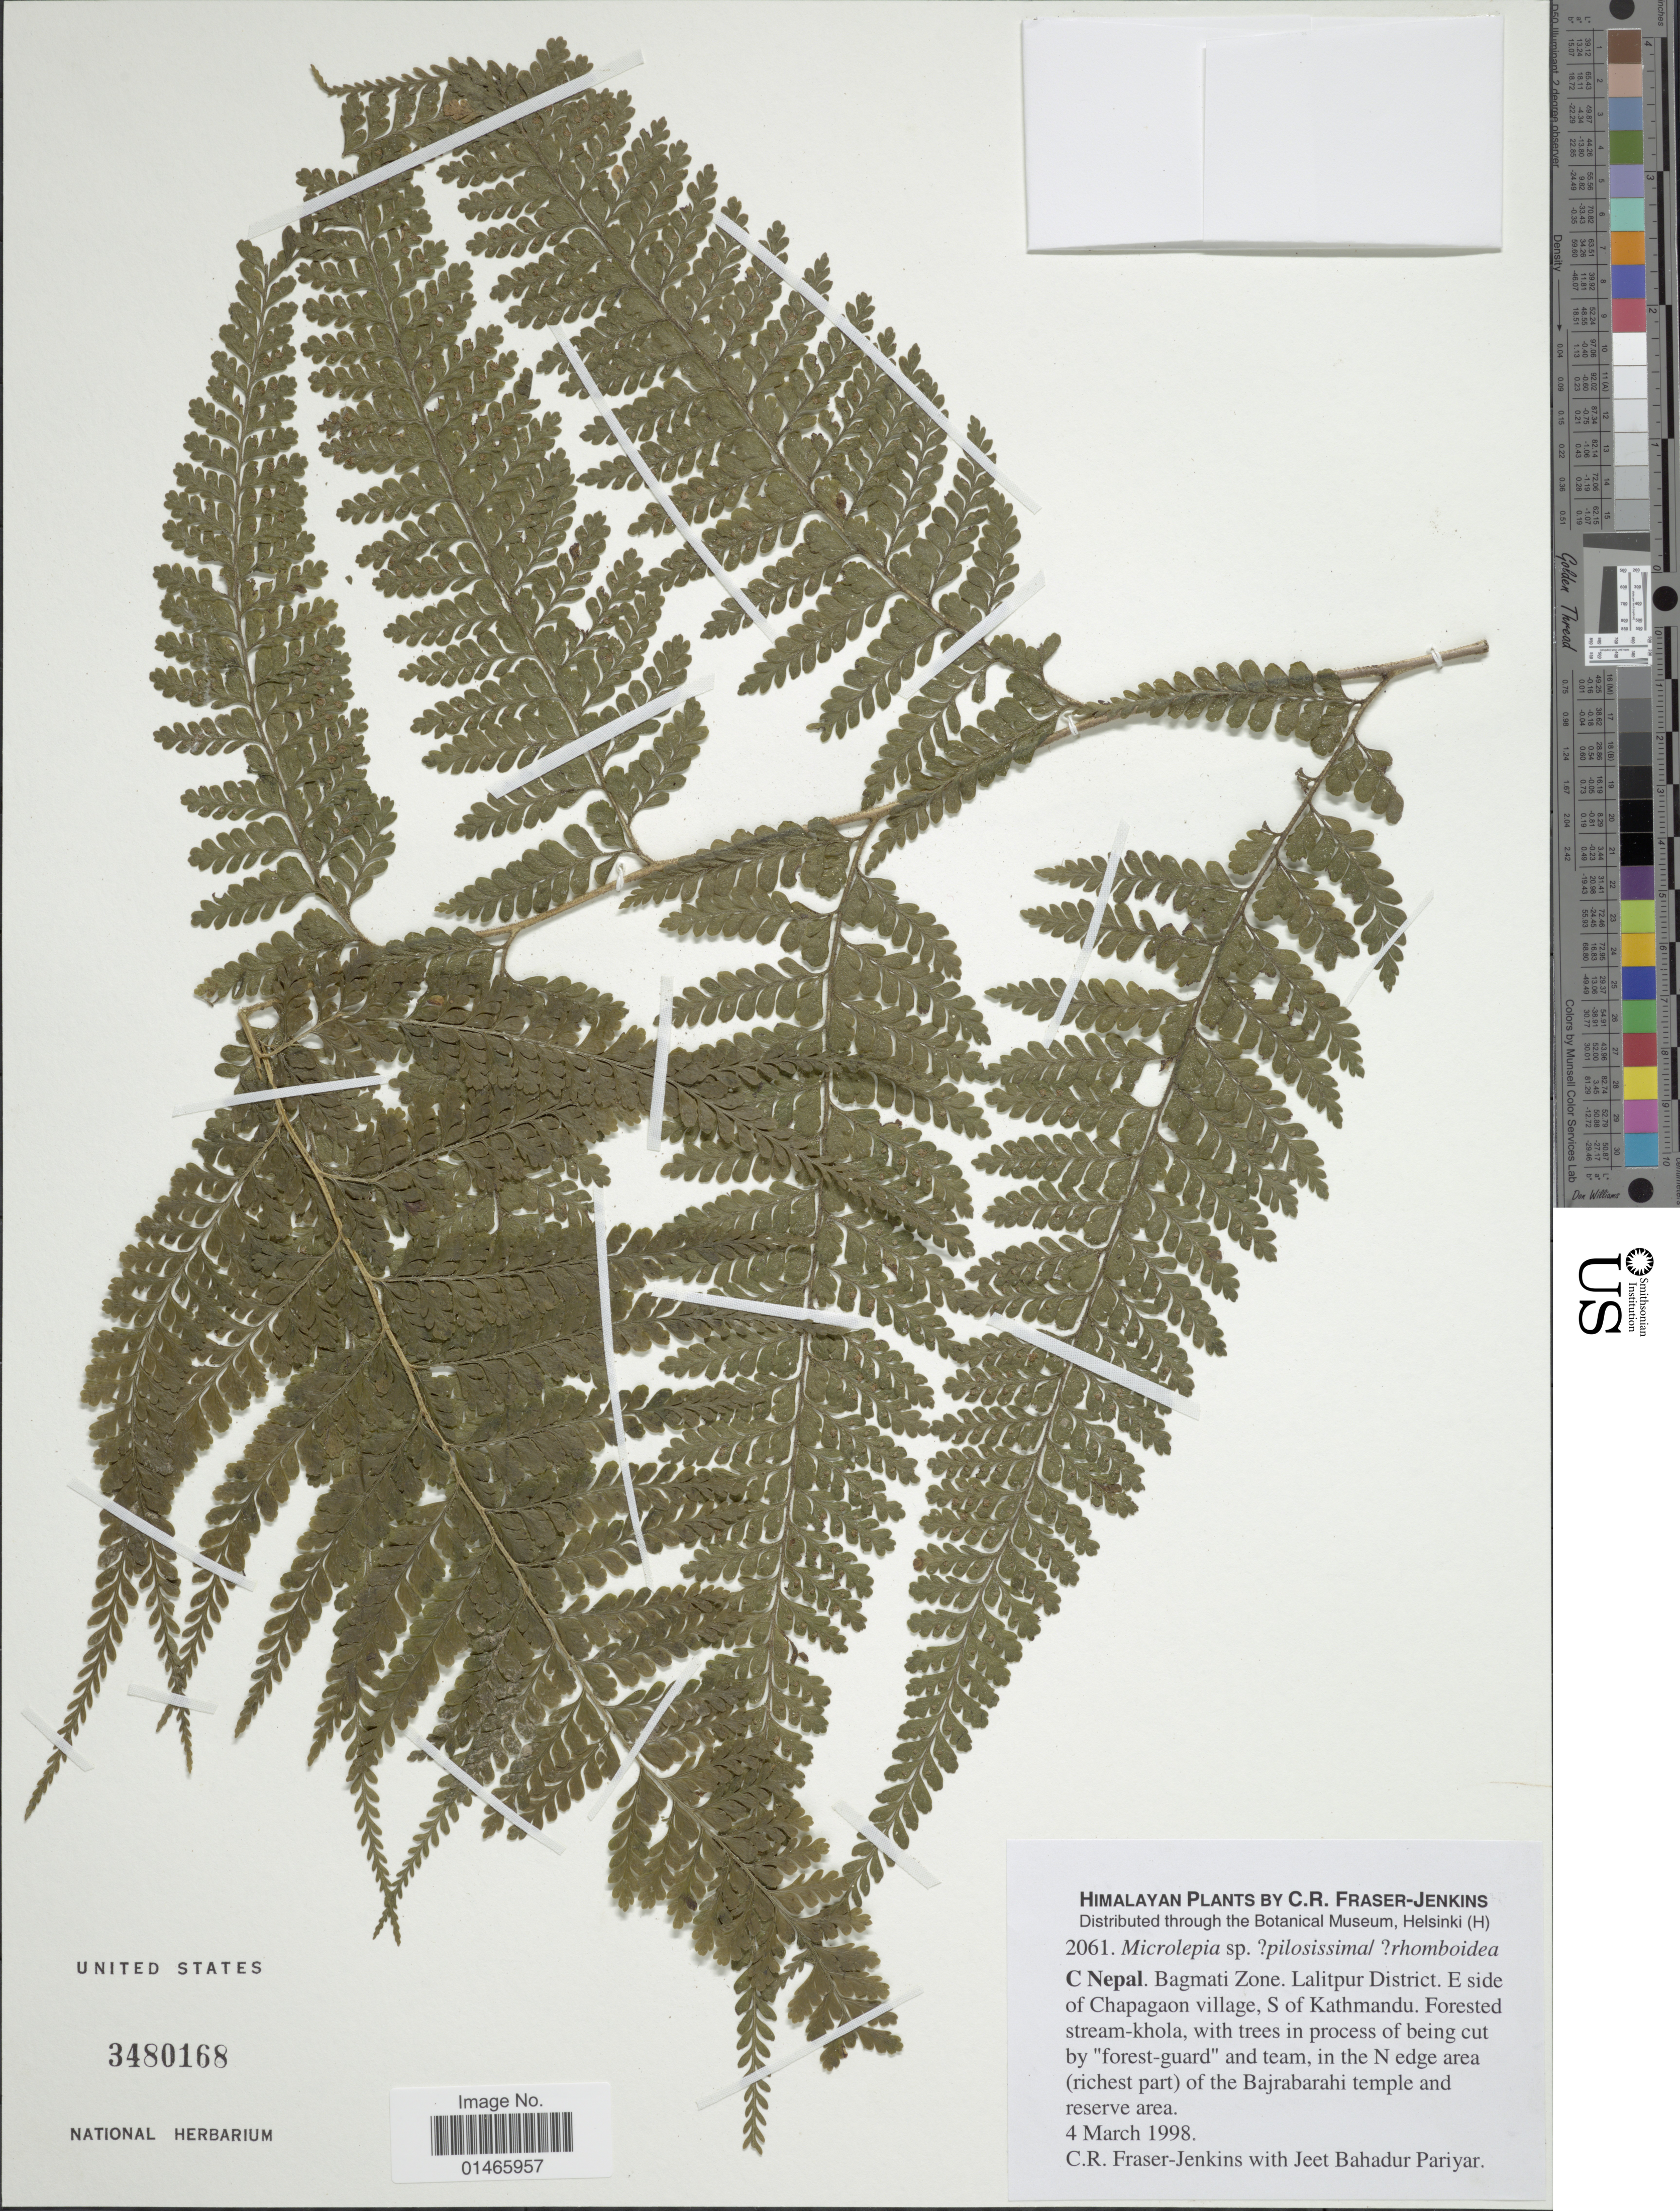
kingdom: Plantae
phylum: Tracheophyta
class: Polypodiopsida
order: Polypodiales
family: Dennstaedtiaceae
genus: Microlepia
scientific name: Microlepia sp.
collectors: C. R. Fraser-Jenkins & J. Pariyar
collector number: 2061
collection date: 1998-03-04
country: Nepal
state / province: Bagmati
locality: Bagmati Zone, Lalitpur District, E. side of Chapagaon village, S of Kathmandu, Forested stream and team, in the N edge area (richest part) of the Bajrabarahi temple and reserve area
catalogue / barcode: US 3480168